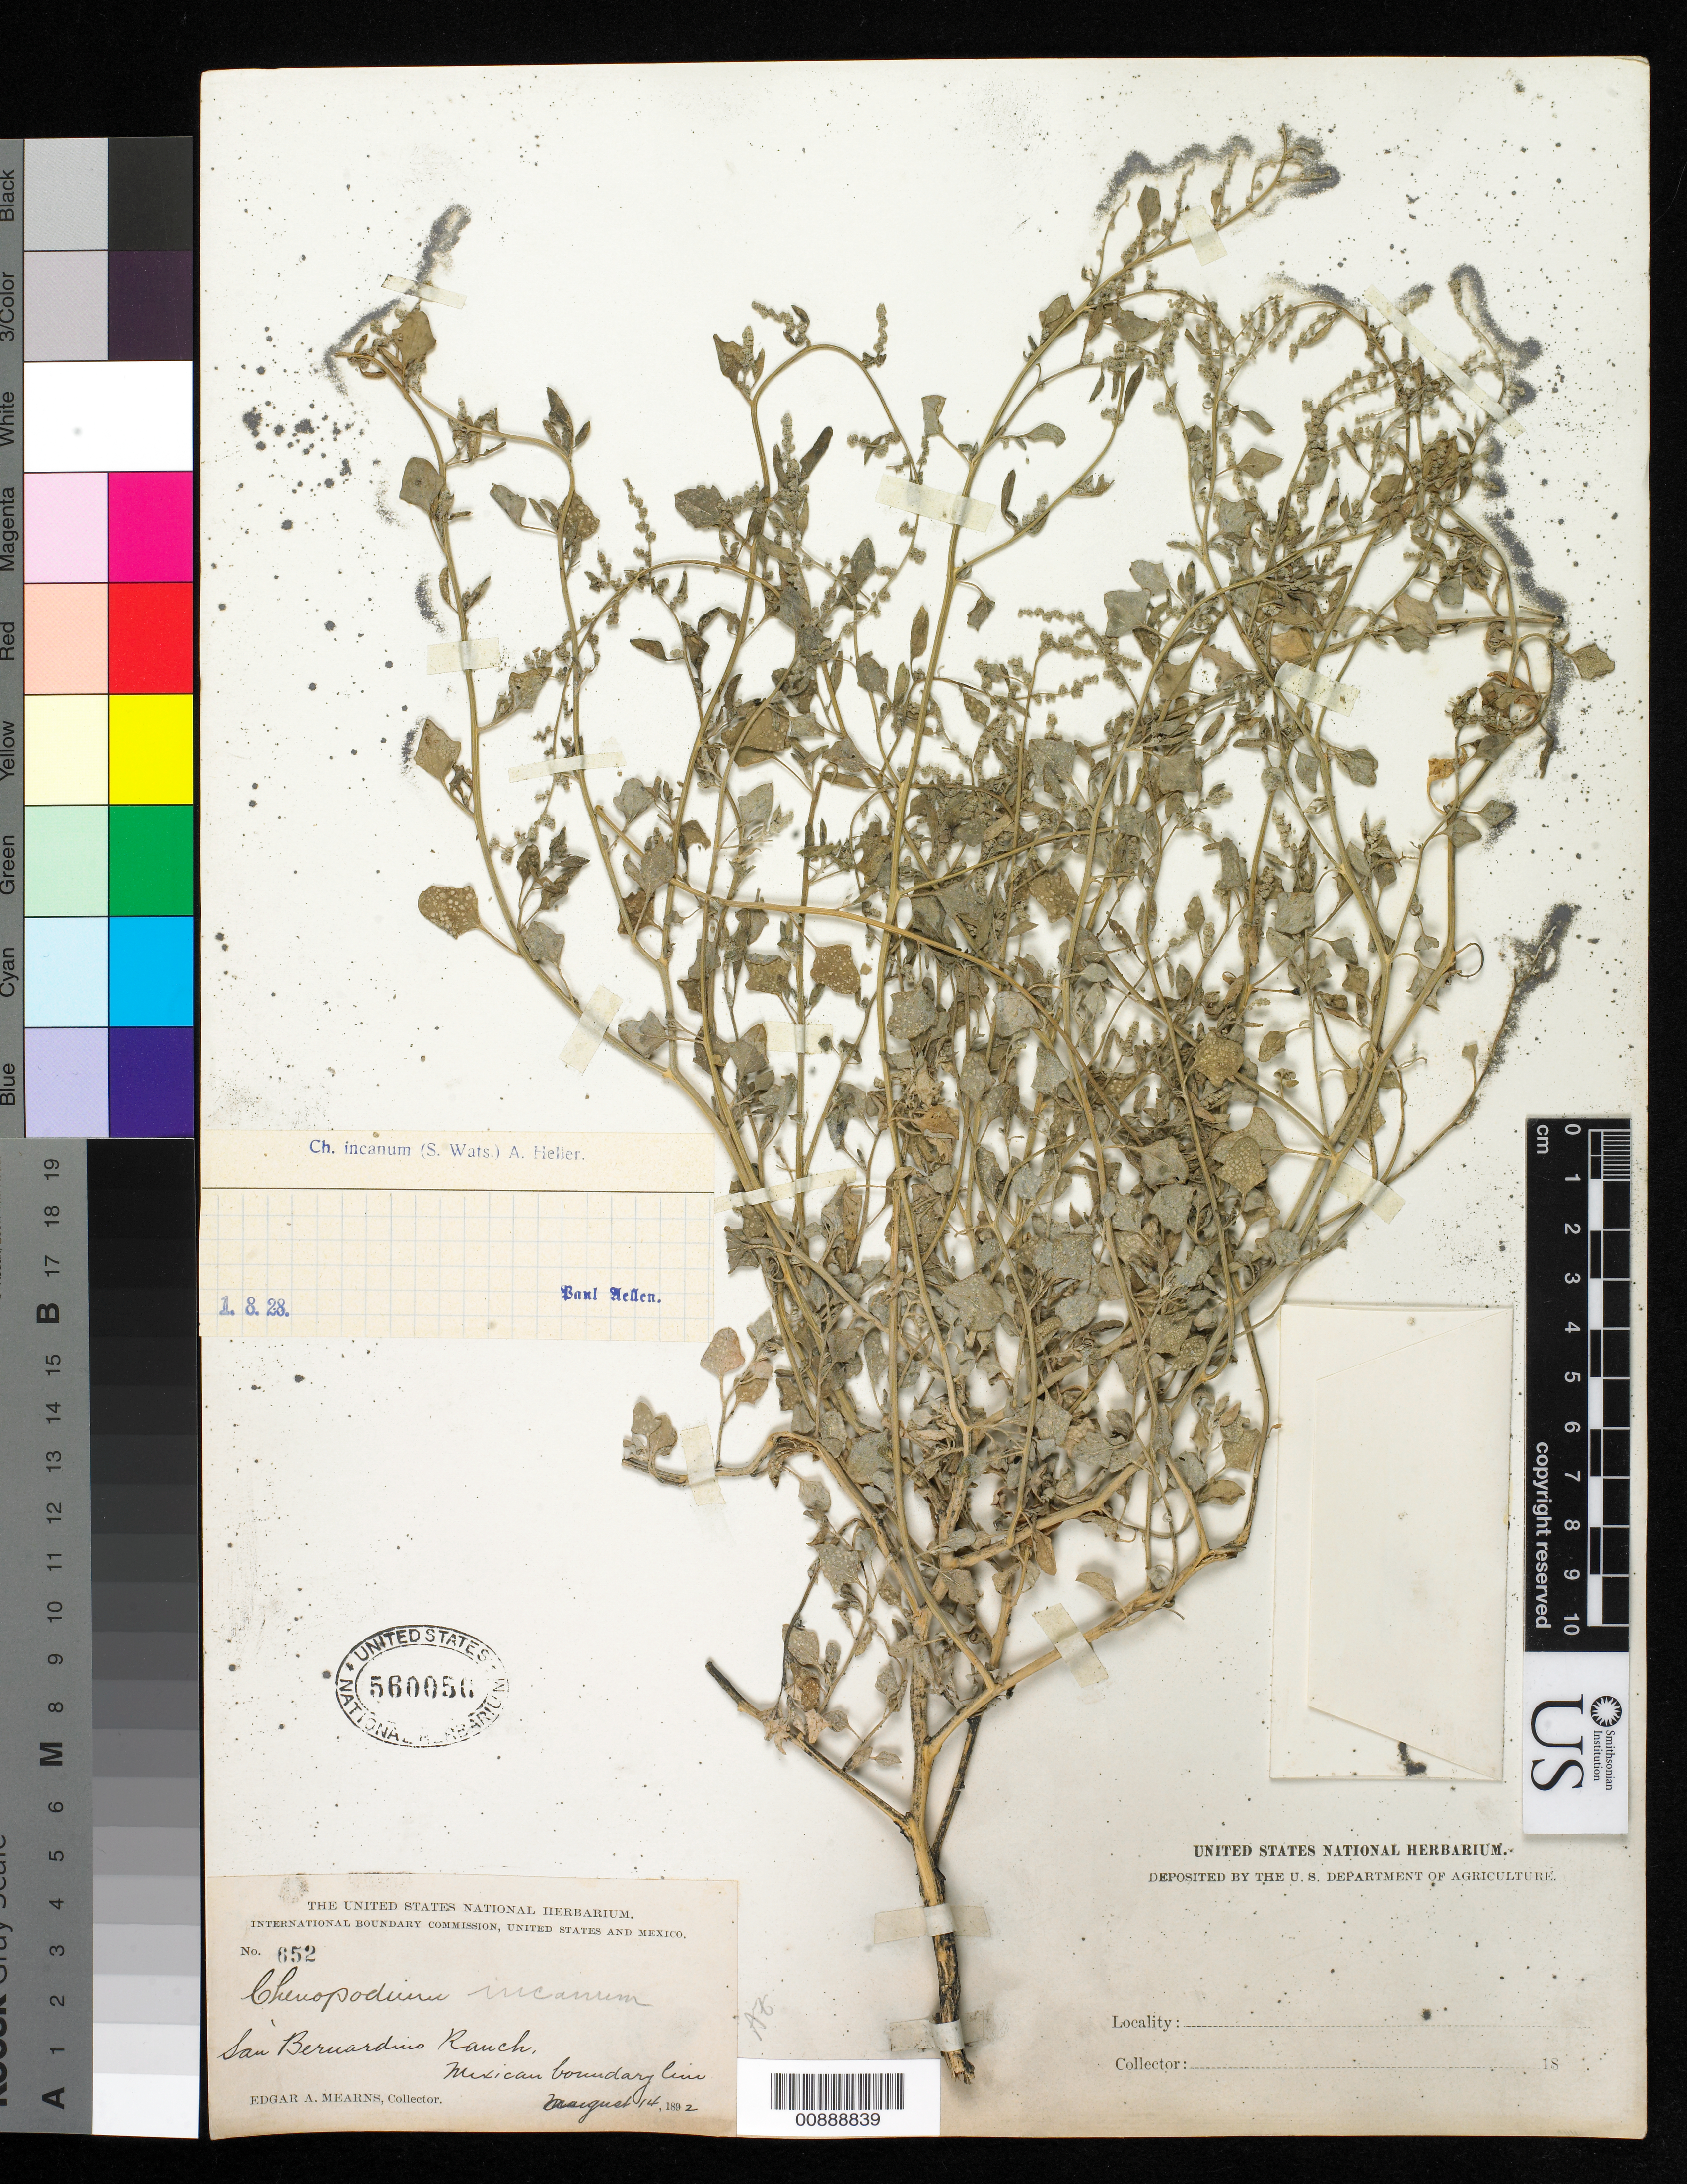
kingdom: Plantae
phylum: Tracheophyta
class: Magnoliopsida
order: Caryophyllales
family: Amaranthaceae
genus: Chenopodium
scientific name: Chenopodium incanum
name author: (S. Watson) A. Heller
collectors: E. A. Mearns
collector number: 652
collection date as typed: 14 Aug 1892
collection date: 1892-08-14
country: United States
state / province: Arizona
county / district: Cochise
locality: San Bernardino Ranch, Mexican Boundary Line.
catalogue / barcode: US 560056